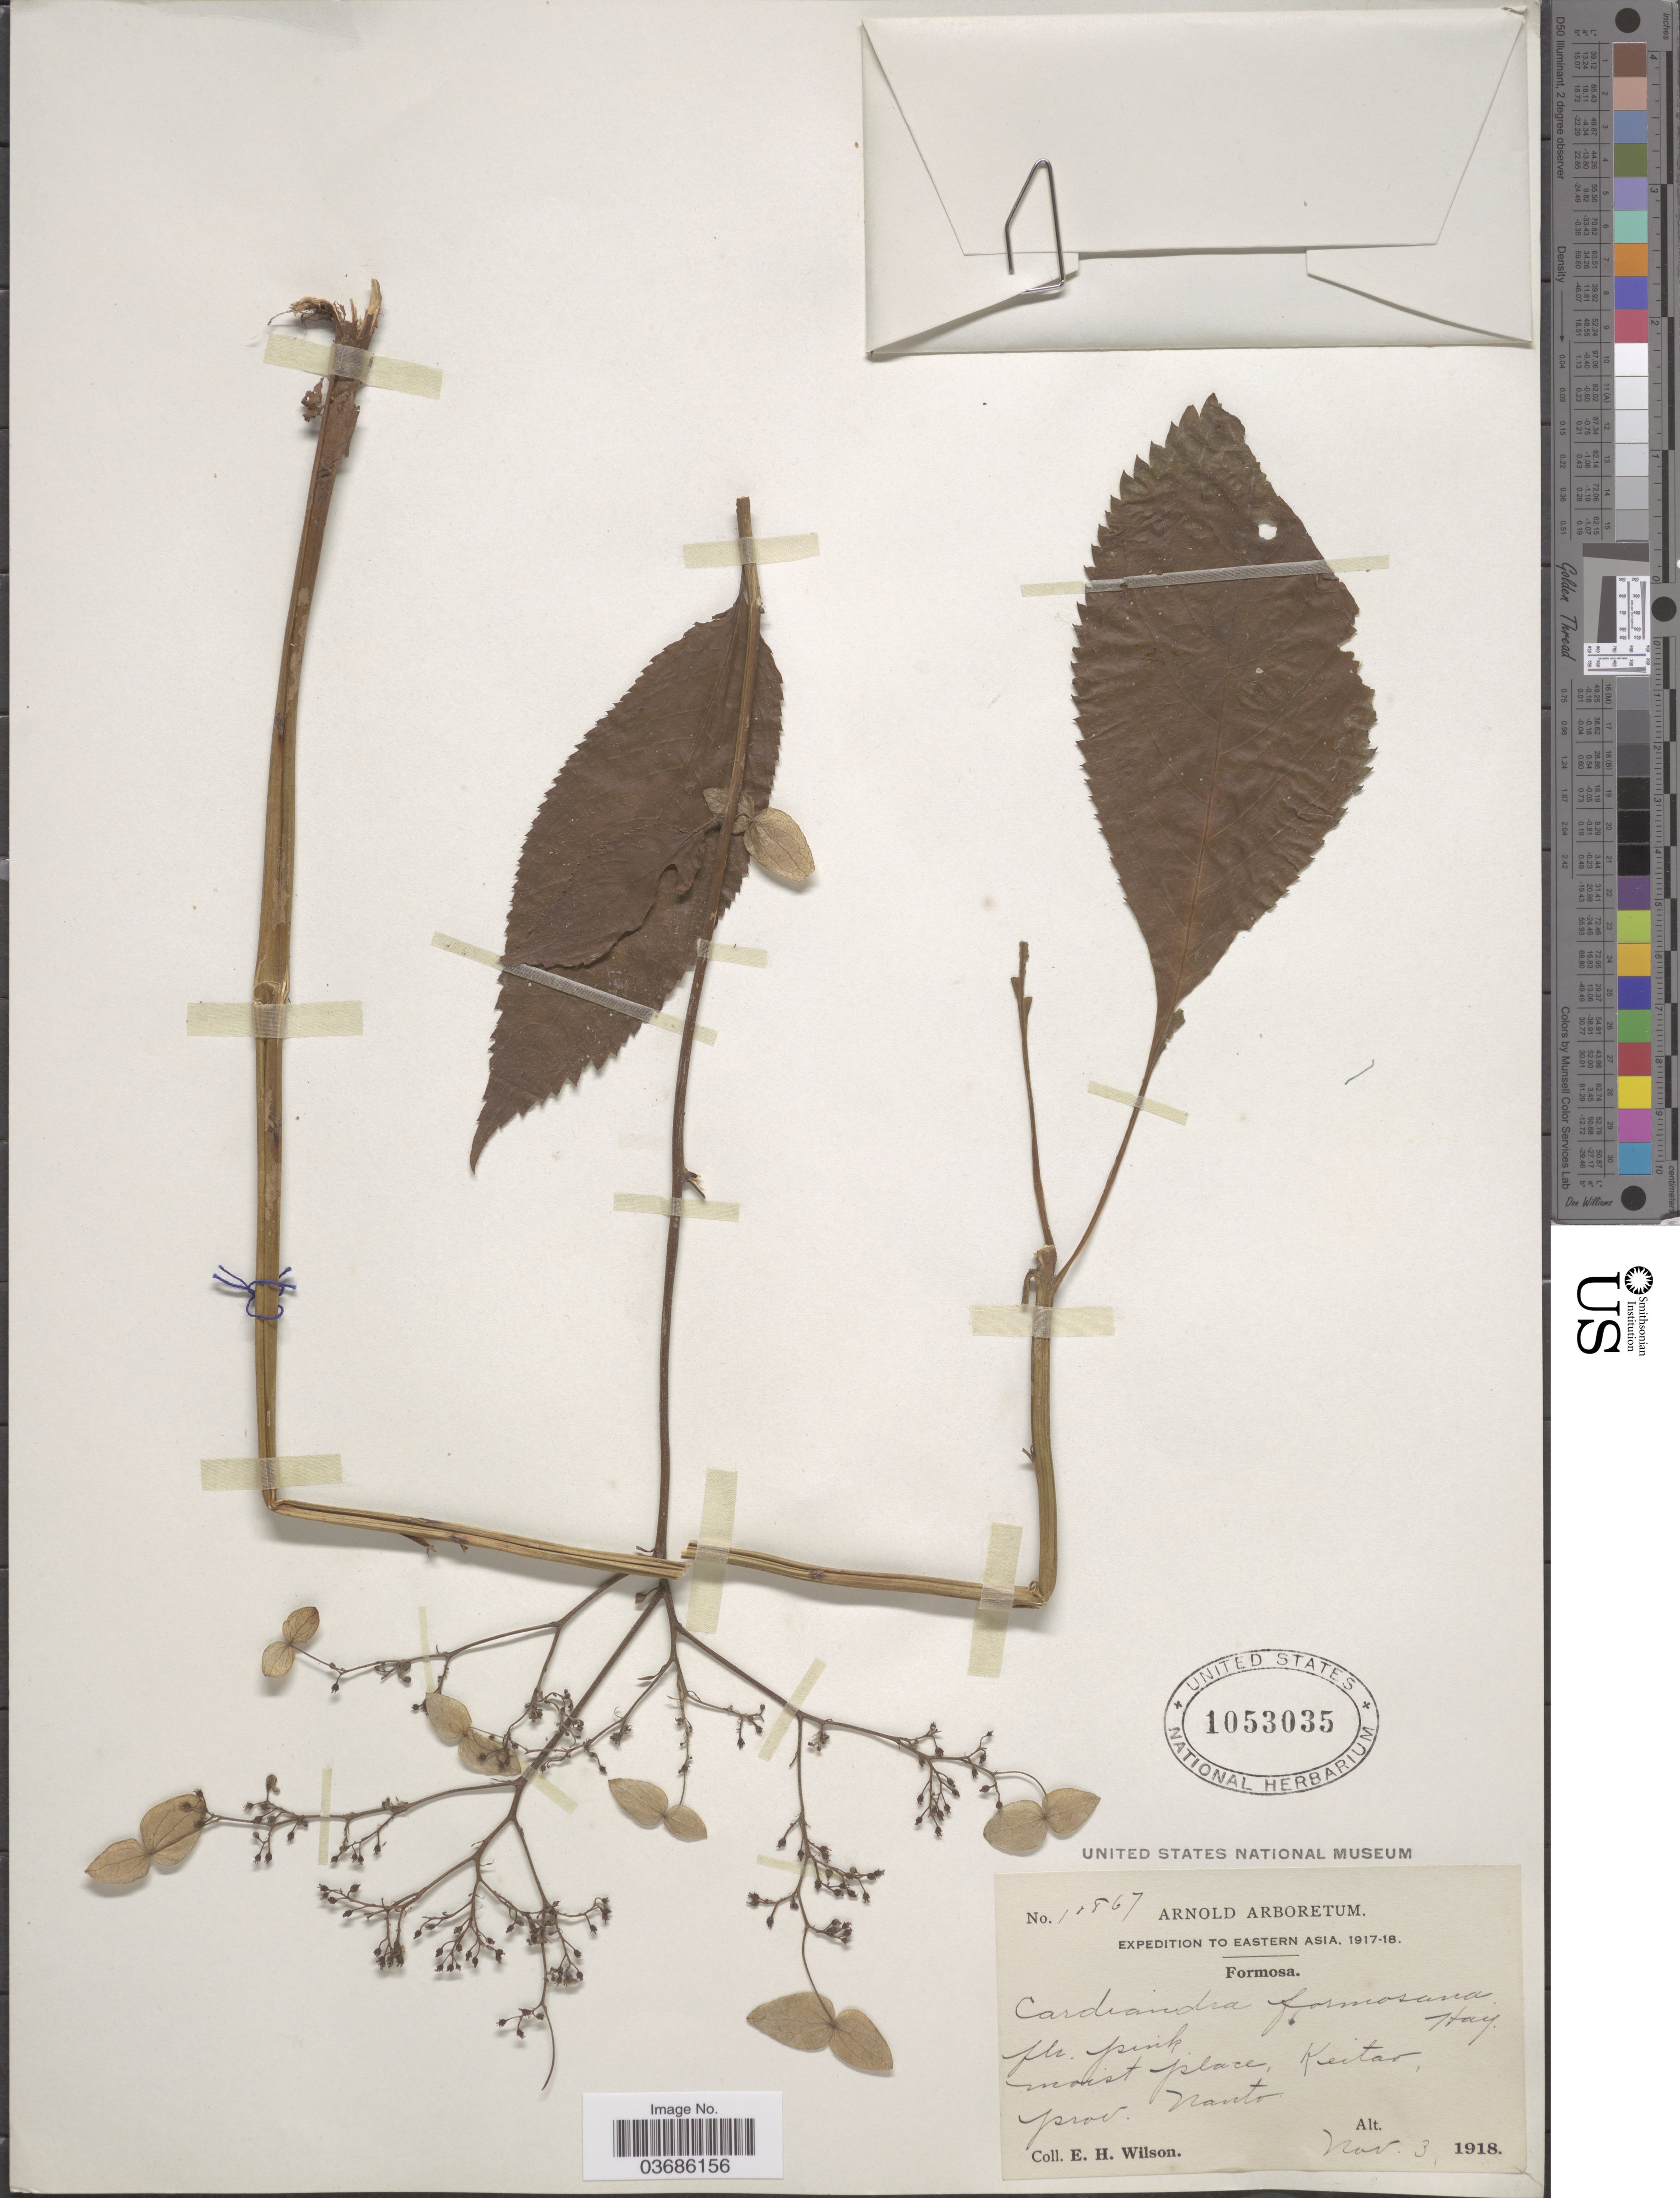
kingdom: Plantae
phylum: Tracheophyta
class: Magnoliopsida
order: Cornales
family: Hydrangeaceae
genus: Hydrangea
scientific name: Hydrangea densifolia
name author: (C.F. Wei) Y. De Smet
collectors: E. Wilson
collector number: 10867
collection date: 1918-11-03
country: Taiwan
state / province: Nantou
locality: Expedition to Eastern Asia, 1917-18. Formosa. Keitao, prov. Nanto.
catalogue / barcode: US 1053035